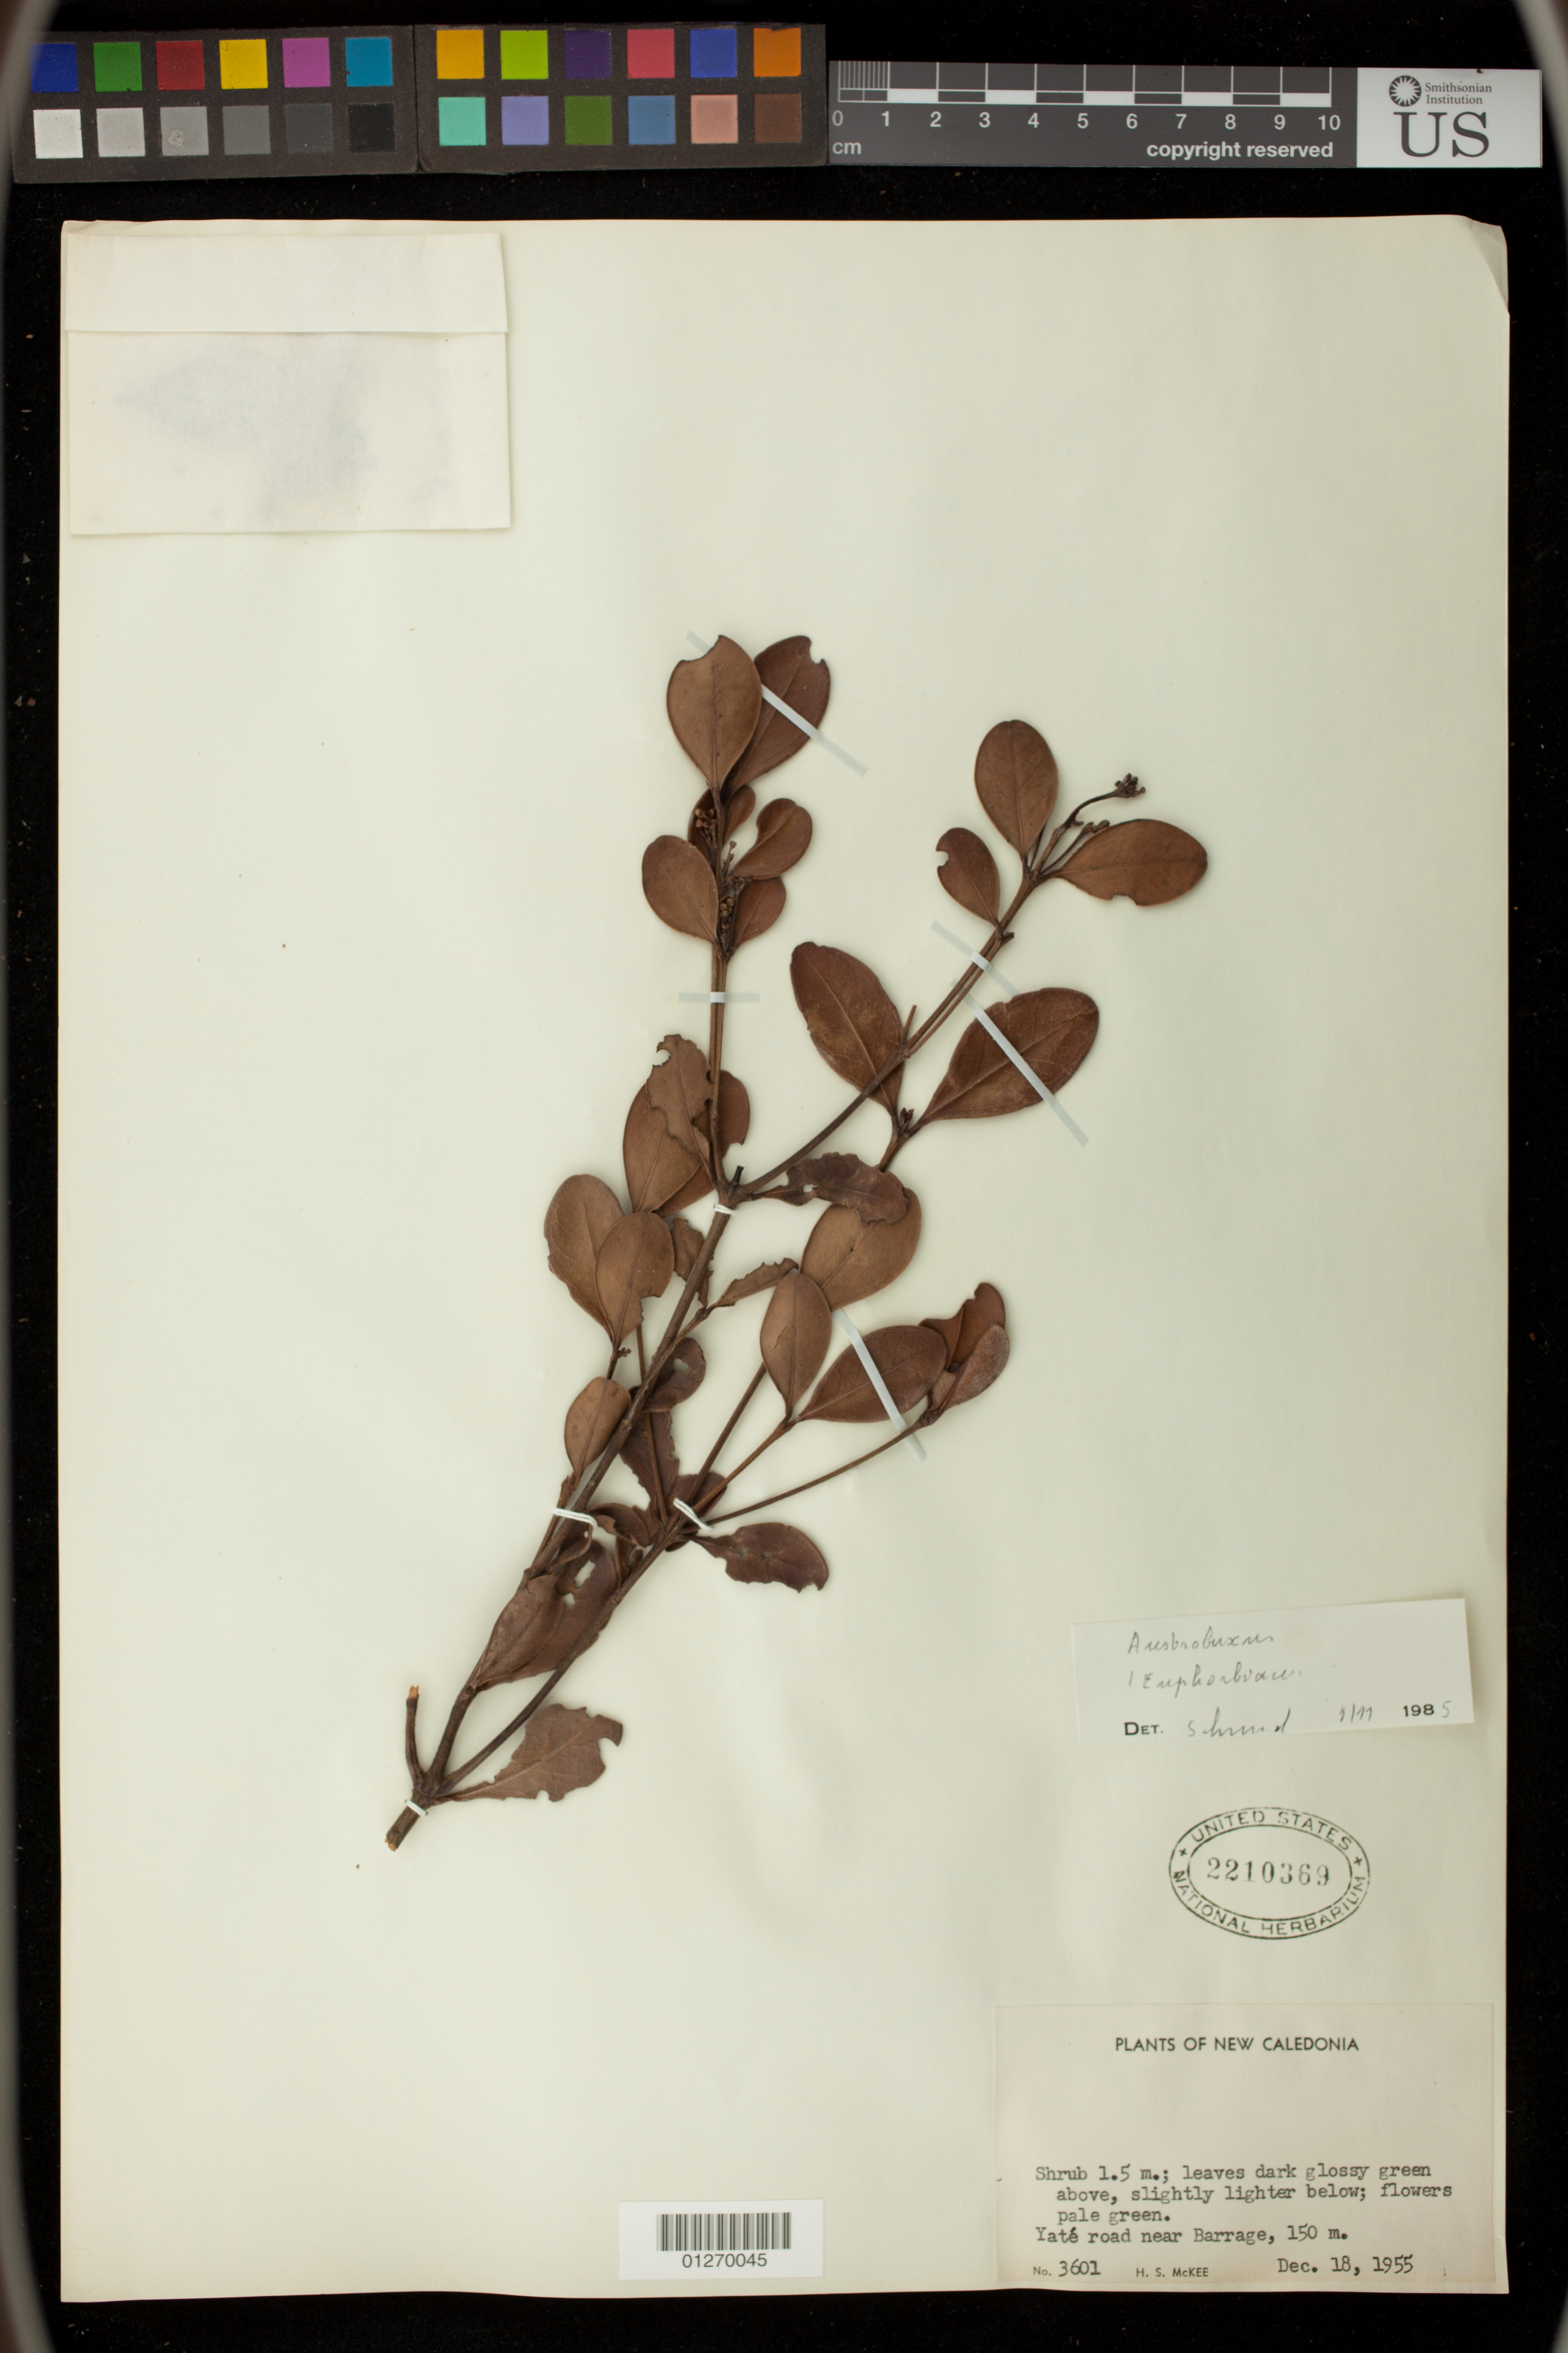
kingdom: Plantae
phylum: Tracheophyta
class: Magnoliopsida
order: Malpighiales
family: Picrodendraceae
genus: Austrobuxus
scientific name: Austrobuxus sp.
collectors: H. S. McKee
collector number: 3601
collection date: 1955-12-18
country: New Caledonia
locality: Yate road near Barrage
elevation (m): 150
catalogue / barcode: US 2210369